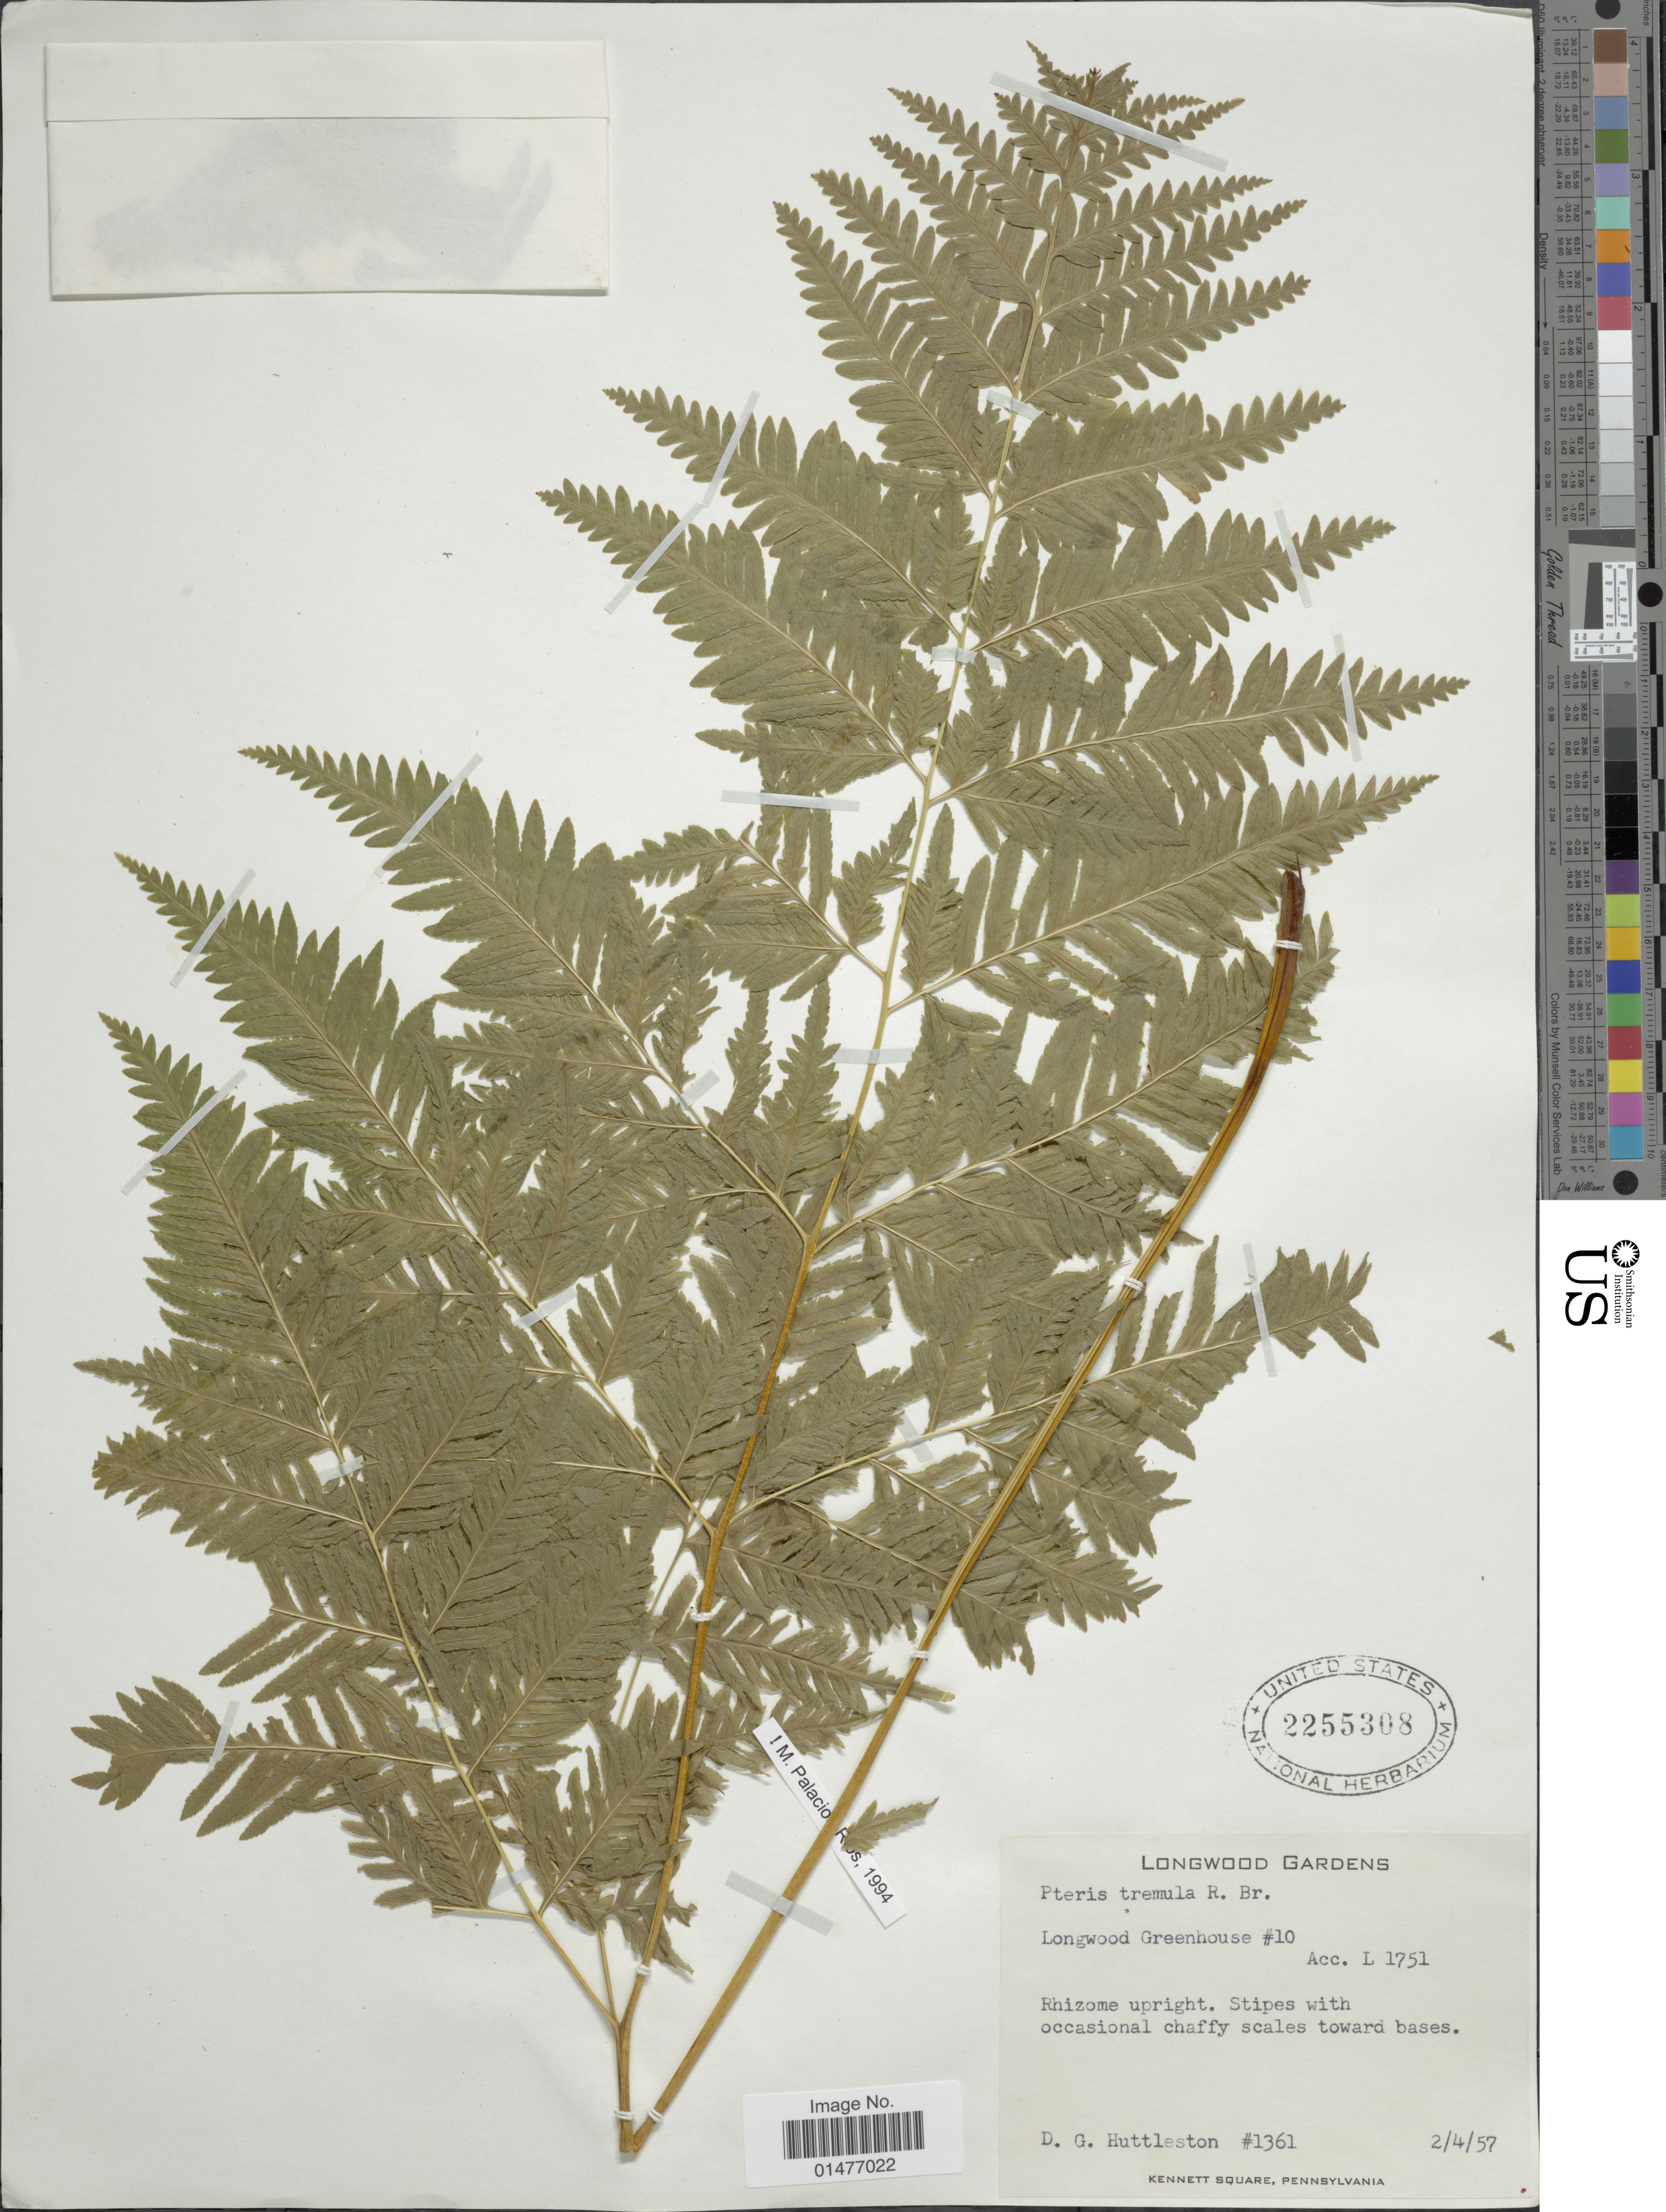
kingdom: Plantae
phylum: Tracheophyta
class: Polypodiopsida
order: Polypodiales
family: Pteridaceae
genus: Pteris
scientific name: Pteris tremula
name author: R. Br.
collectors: D. G. Huttleston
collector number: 1361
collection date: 1957-02-04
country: United States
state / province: Pennsylvania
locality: Longwood Gardens Greenhouse #10, Kennet Square.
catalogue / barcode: US 2255308